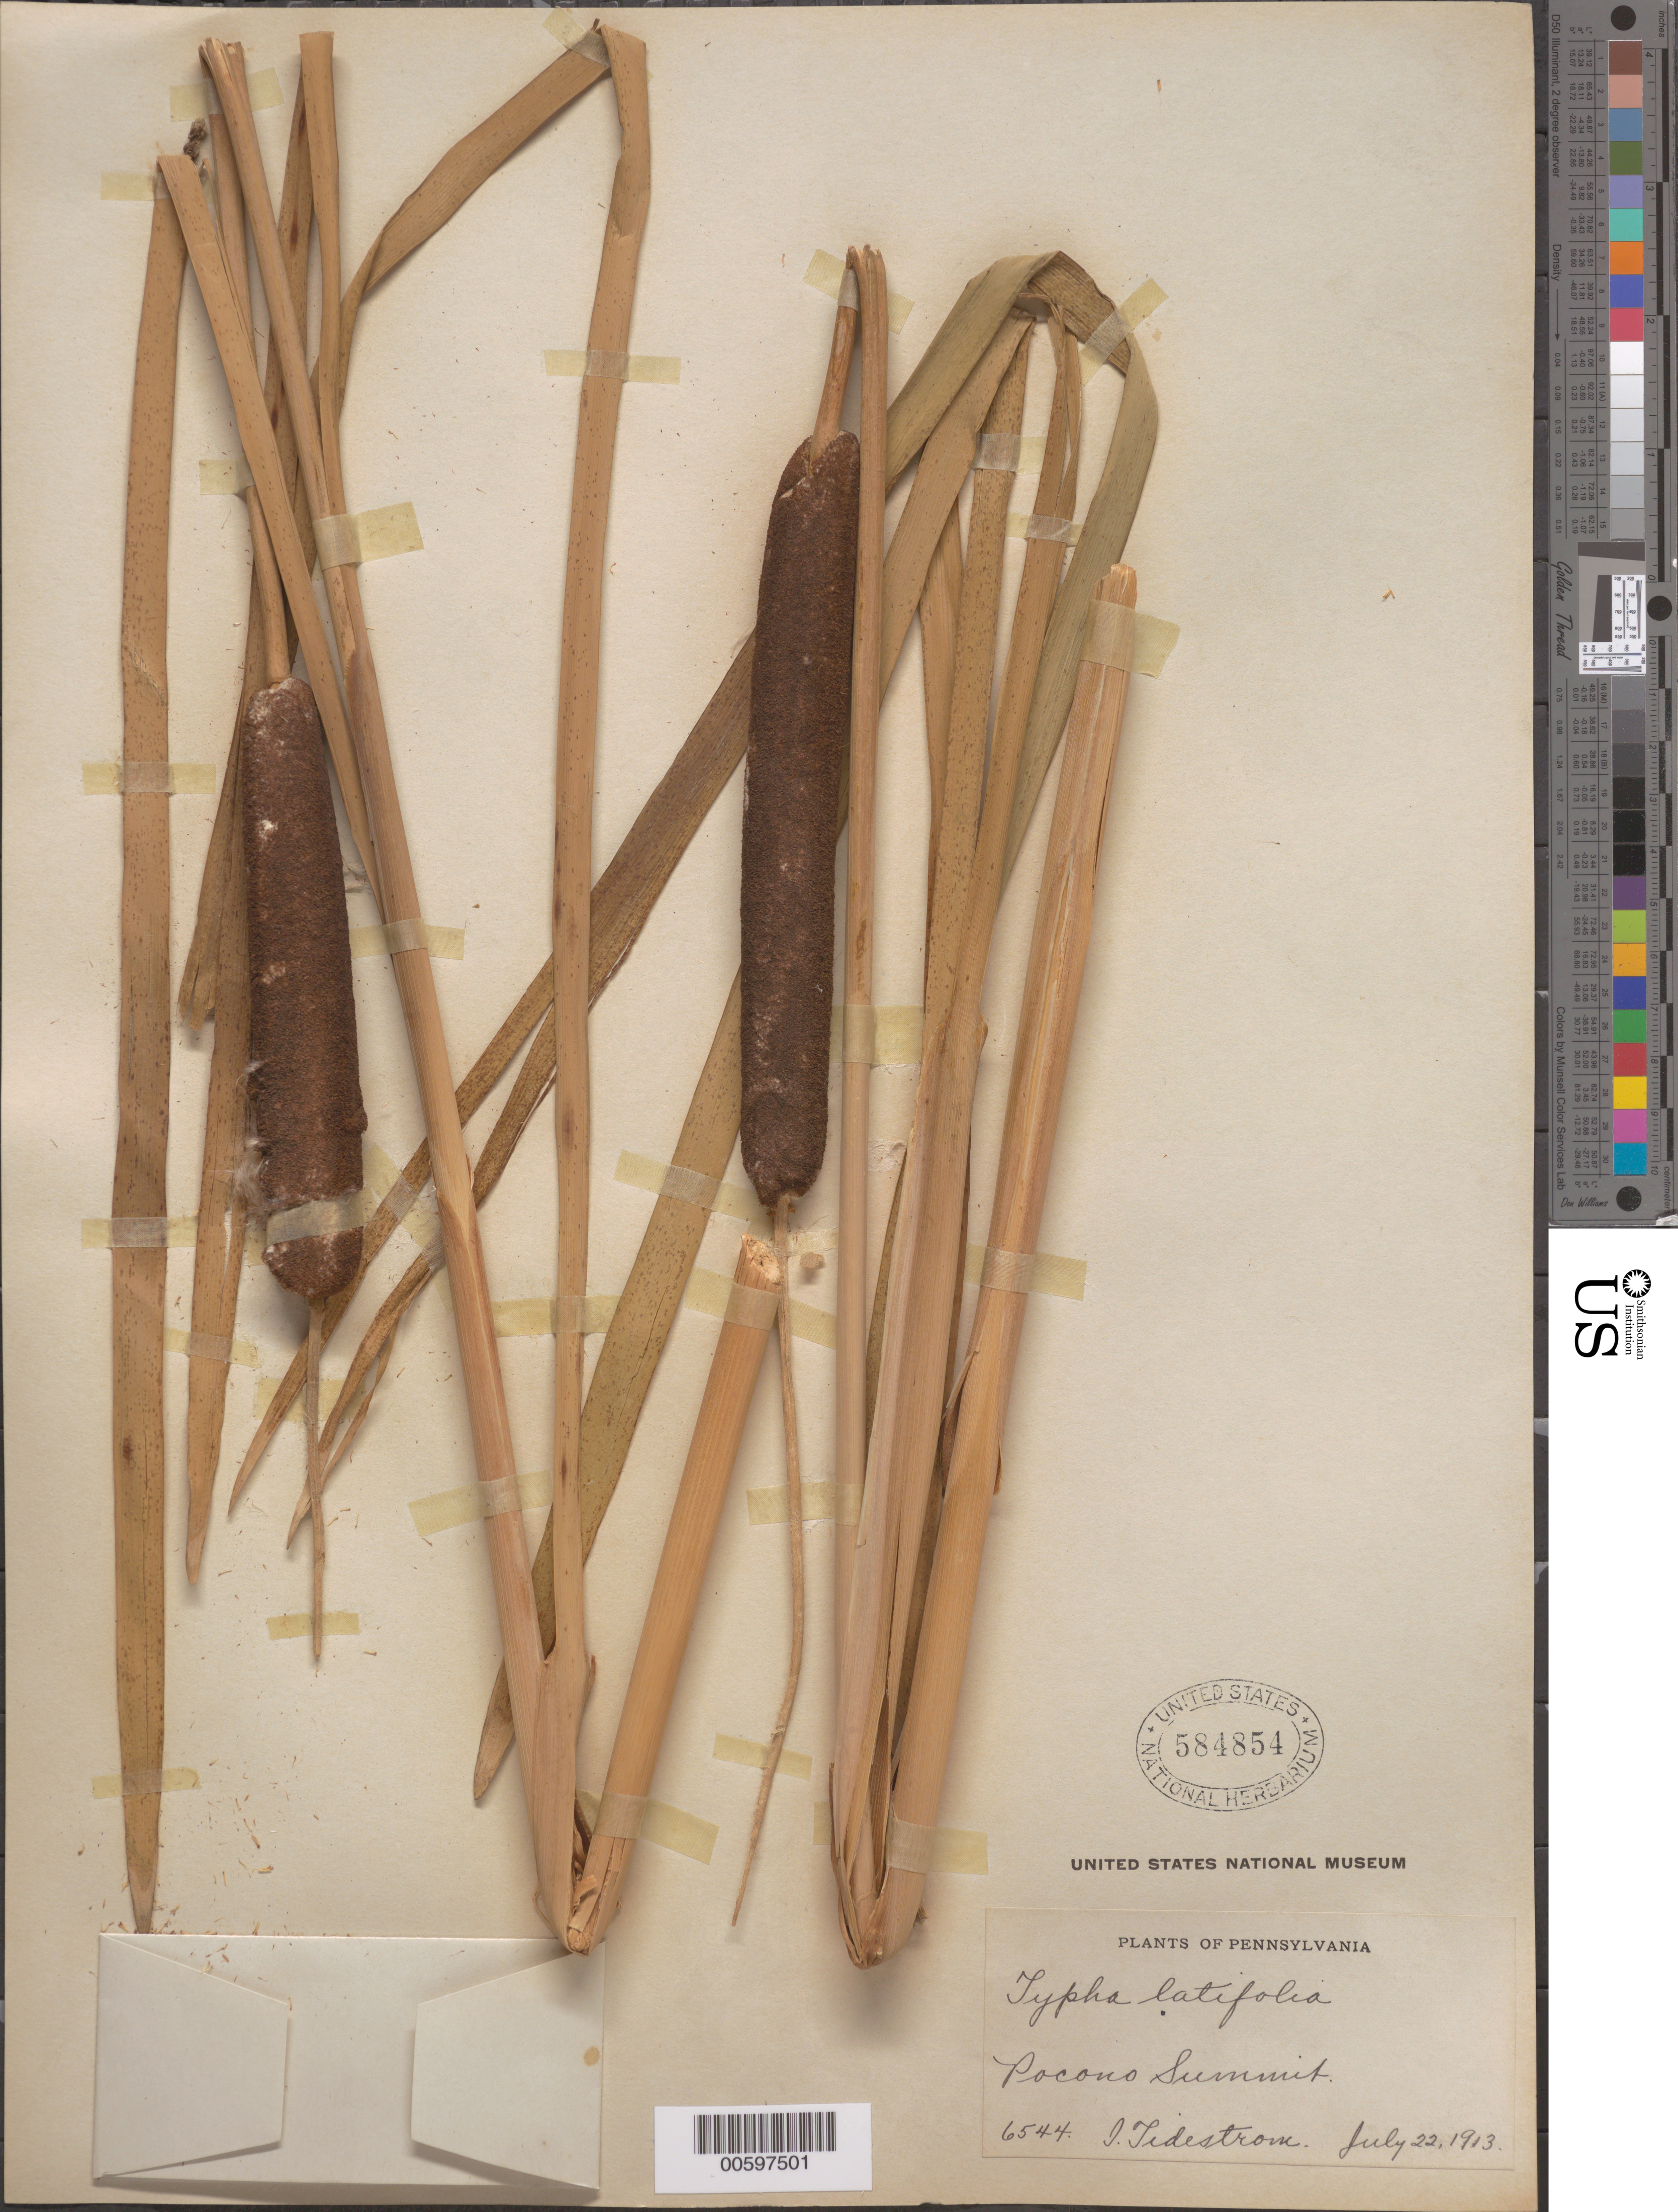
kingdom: Plantae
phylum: Tracheophyta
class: Liliopsida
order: Poales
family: Typhaceae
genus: Typha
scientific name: Typha latifolia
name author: L.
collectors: I. F. Tidestrom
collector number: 6544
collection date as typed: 22 Jul 1913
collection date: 1913-07-22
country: United States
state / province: Pennsylvania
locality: Pocono Summit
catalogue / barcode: US 584854